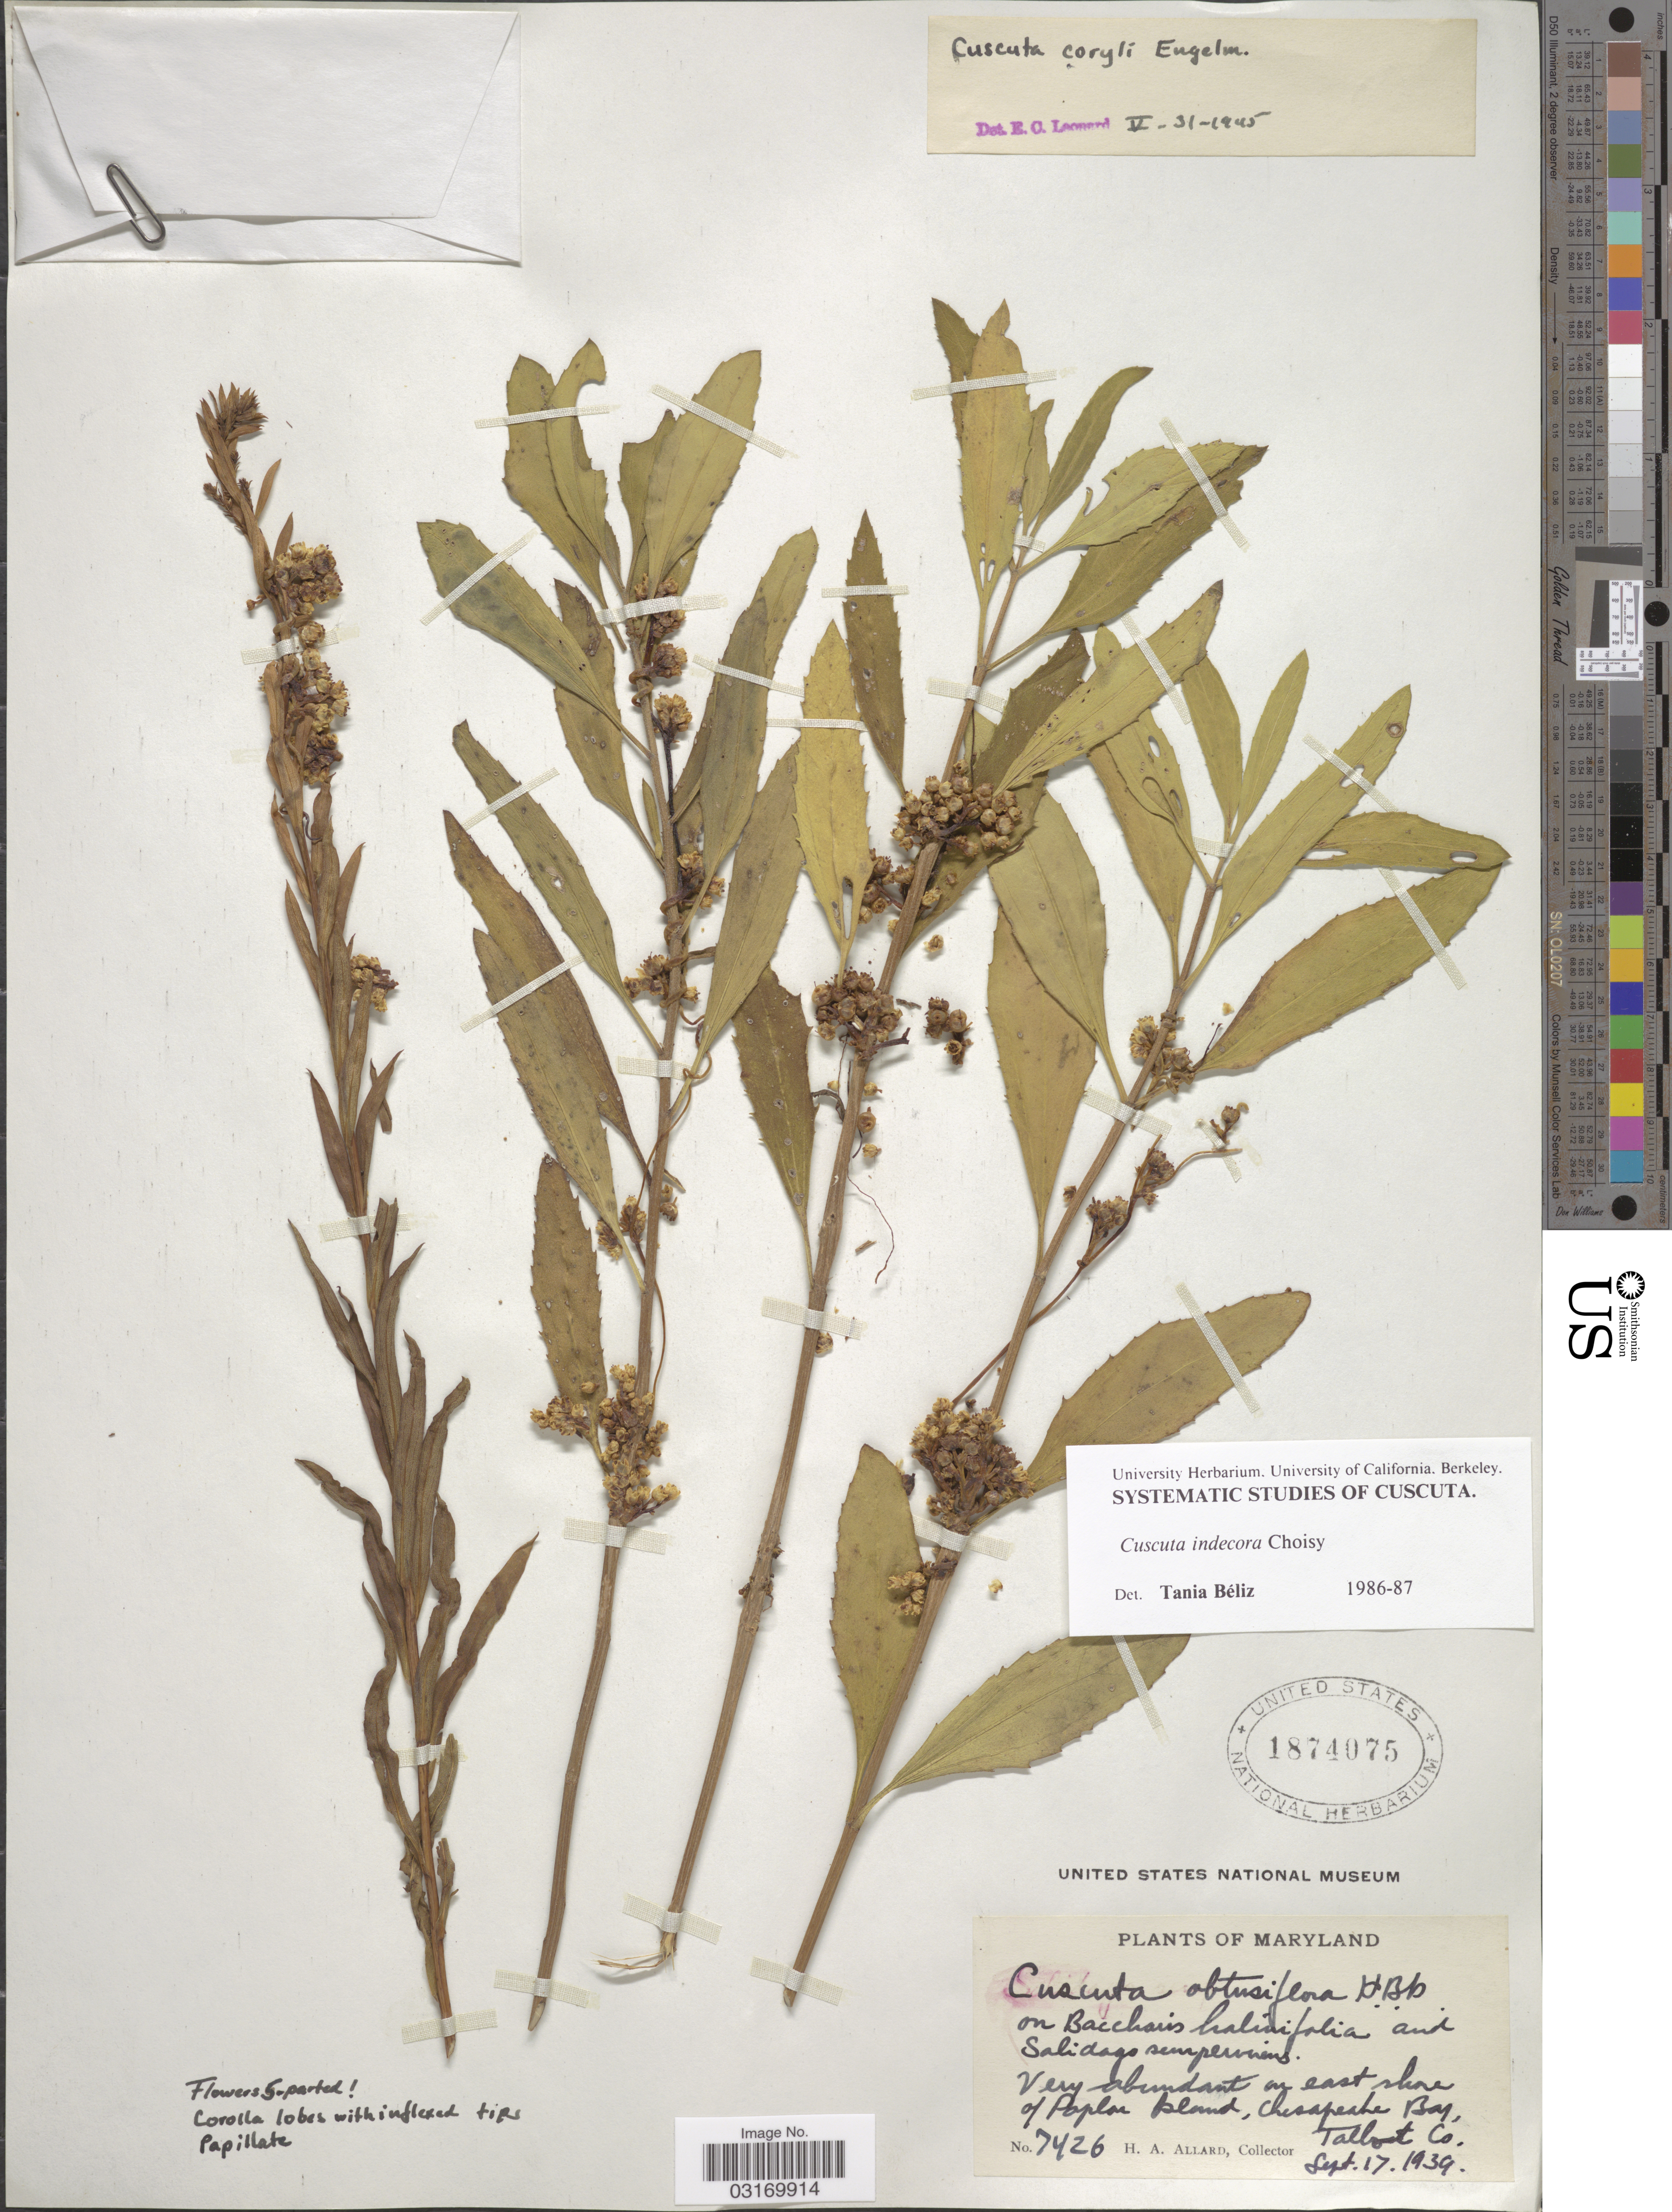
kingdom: Plantae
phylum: Tracheophyta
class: Magnoliopsida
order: Solanales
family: Convolvulaceae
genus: Cuscuta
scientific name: Cuscuta indecora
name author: Choisy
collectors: H. A. Allard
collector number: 7426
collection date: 1939-09-17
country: United States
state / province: Maryland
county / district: Talbot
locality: Very abundant on east shore of Poplar Island, Chesapeake Bay, Talbot Co.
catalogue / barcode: US 1874075